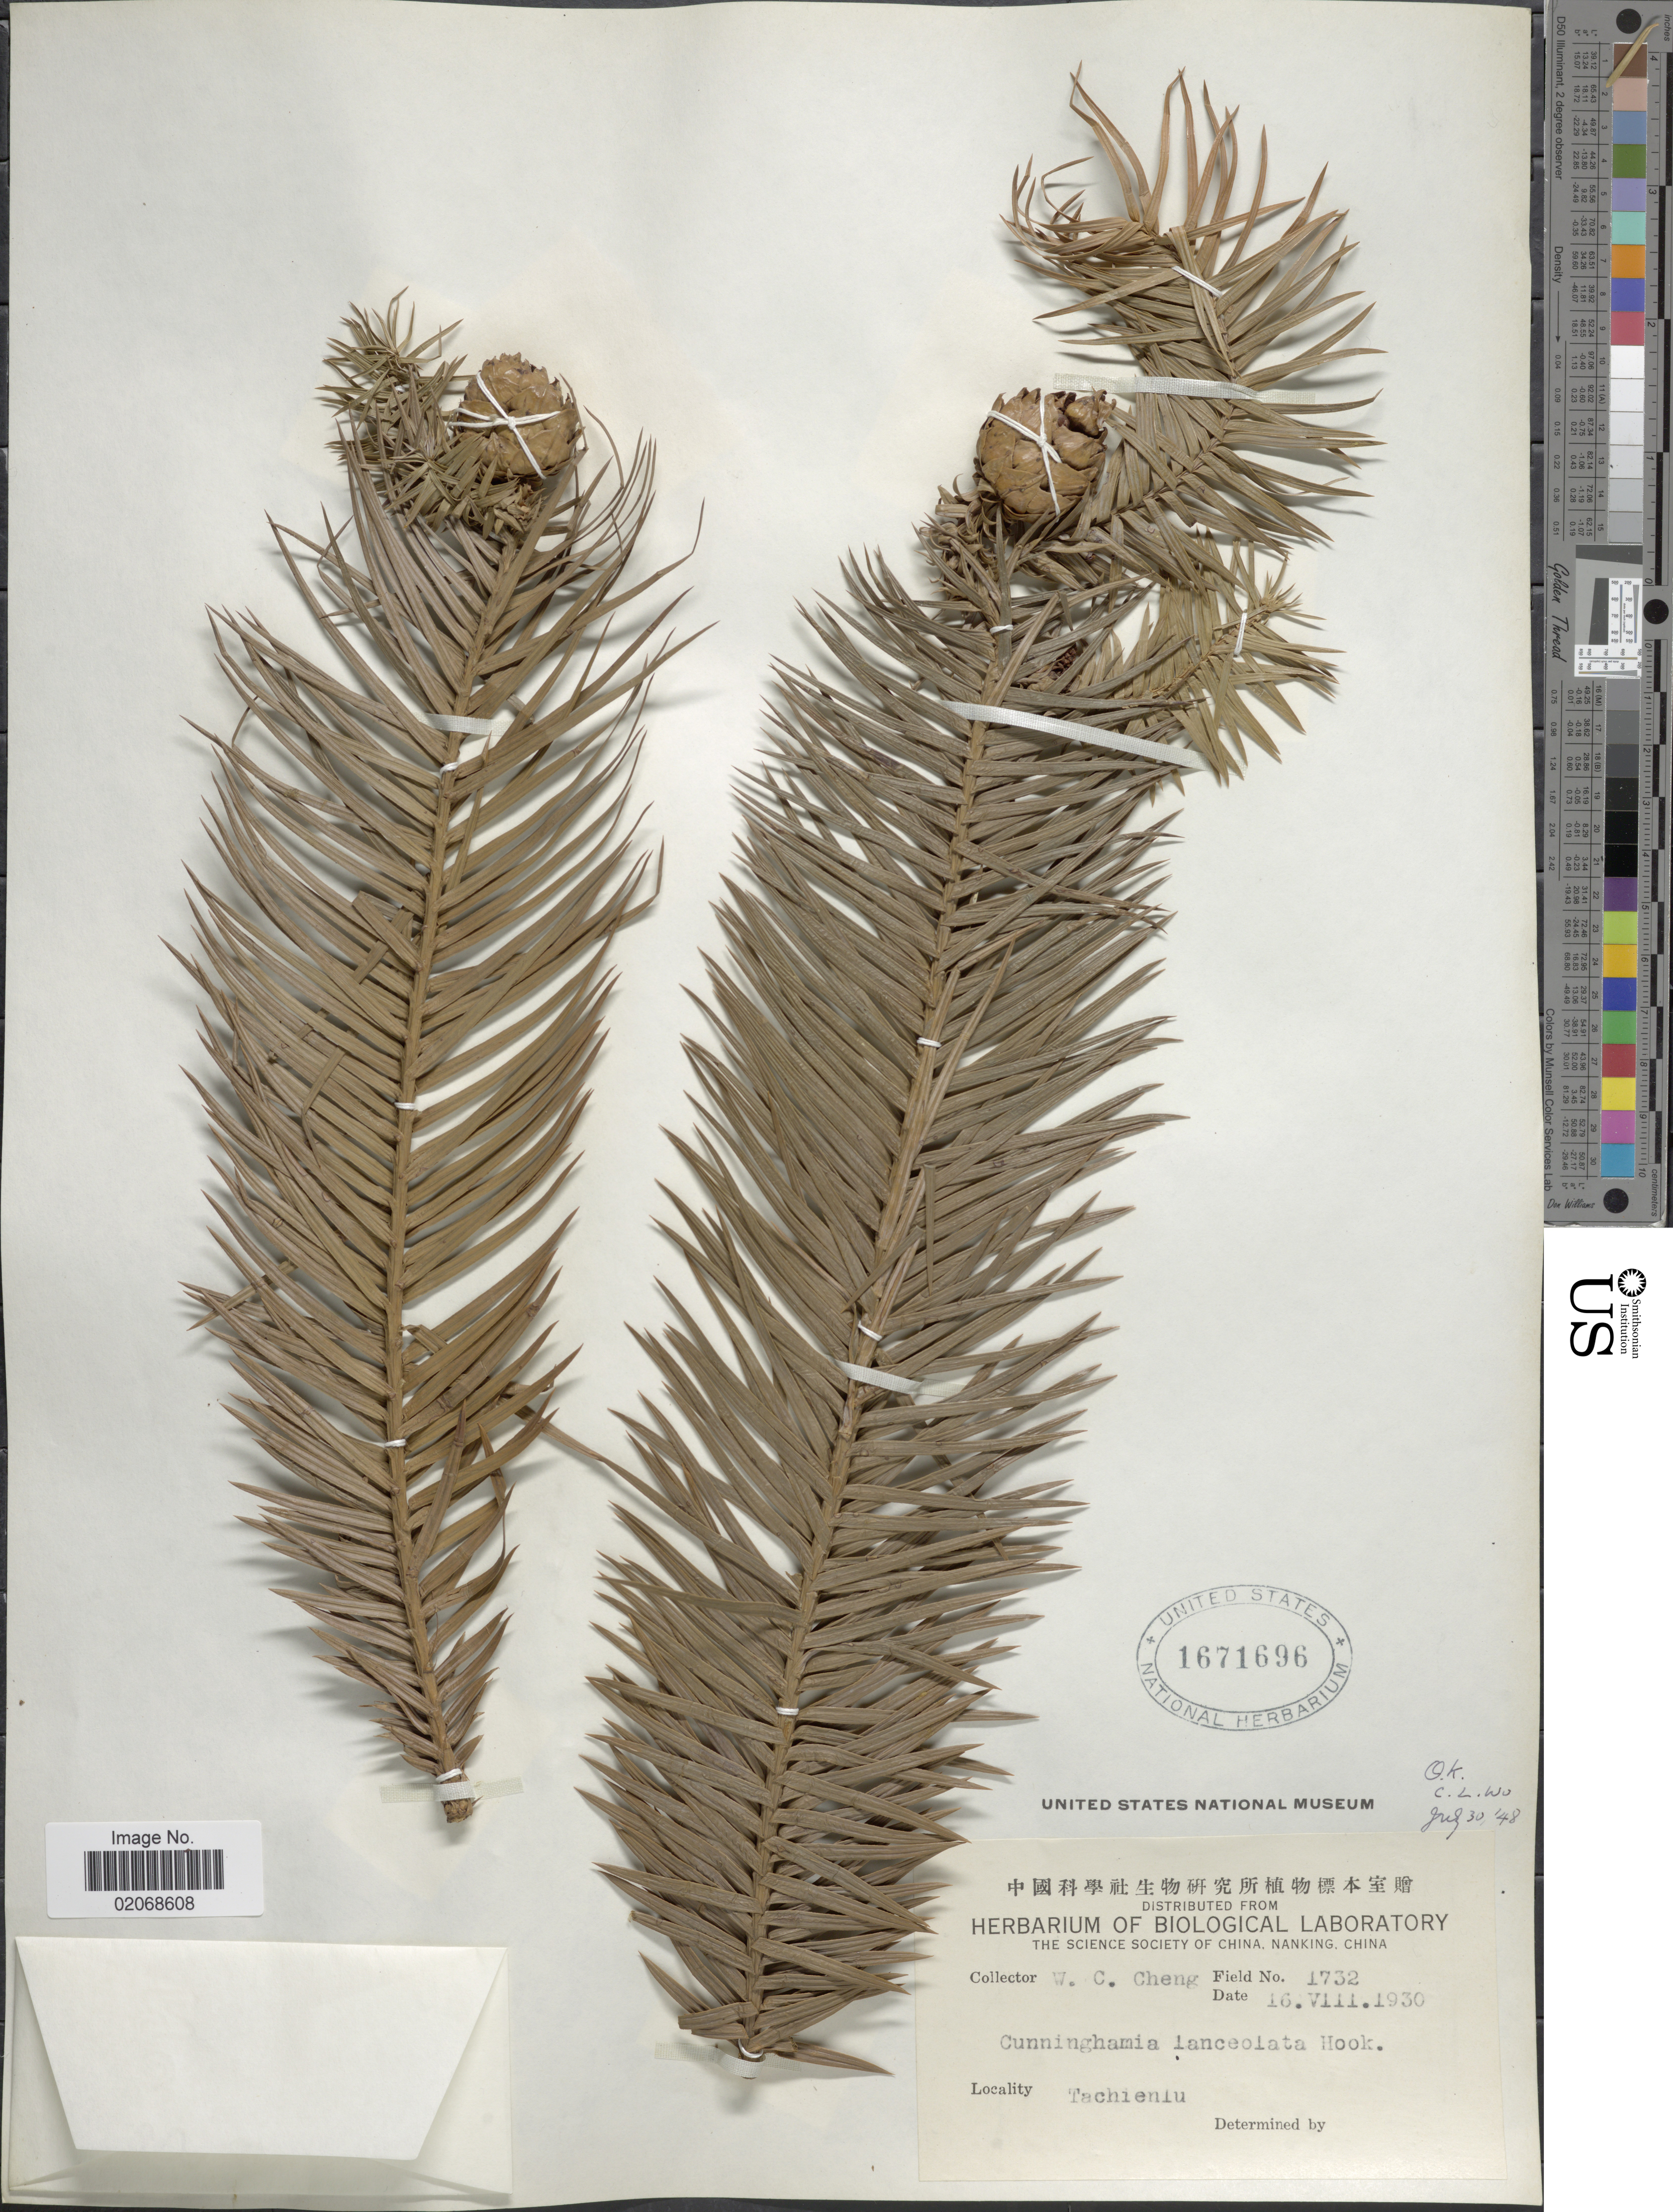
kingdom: Plantae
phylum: Tracheophyta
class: Pinopsida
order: Pinales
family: Cupressaceae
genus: Cunninghamia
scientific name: Cunninghamia lanceolata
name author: (Lamb.) Hook.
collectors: W. C. Cheng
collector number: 1732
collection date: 1930-08-16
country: China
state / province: Sichuan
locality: Tacheinlu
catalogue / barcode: US 1671696